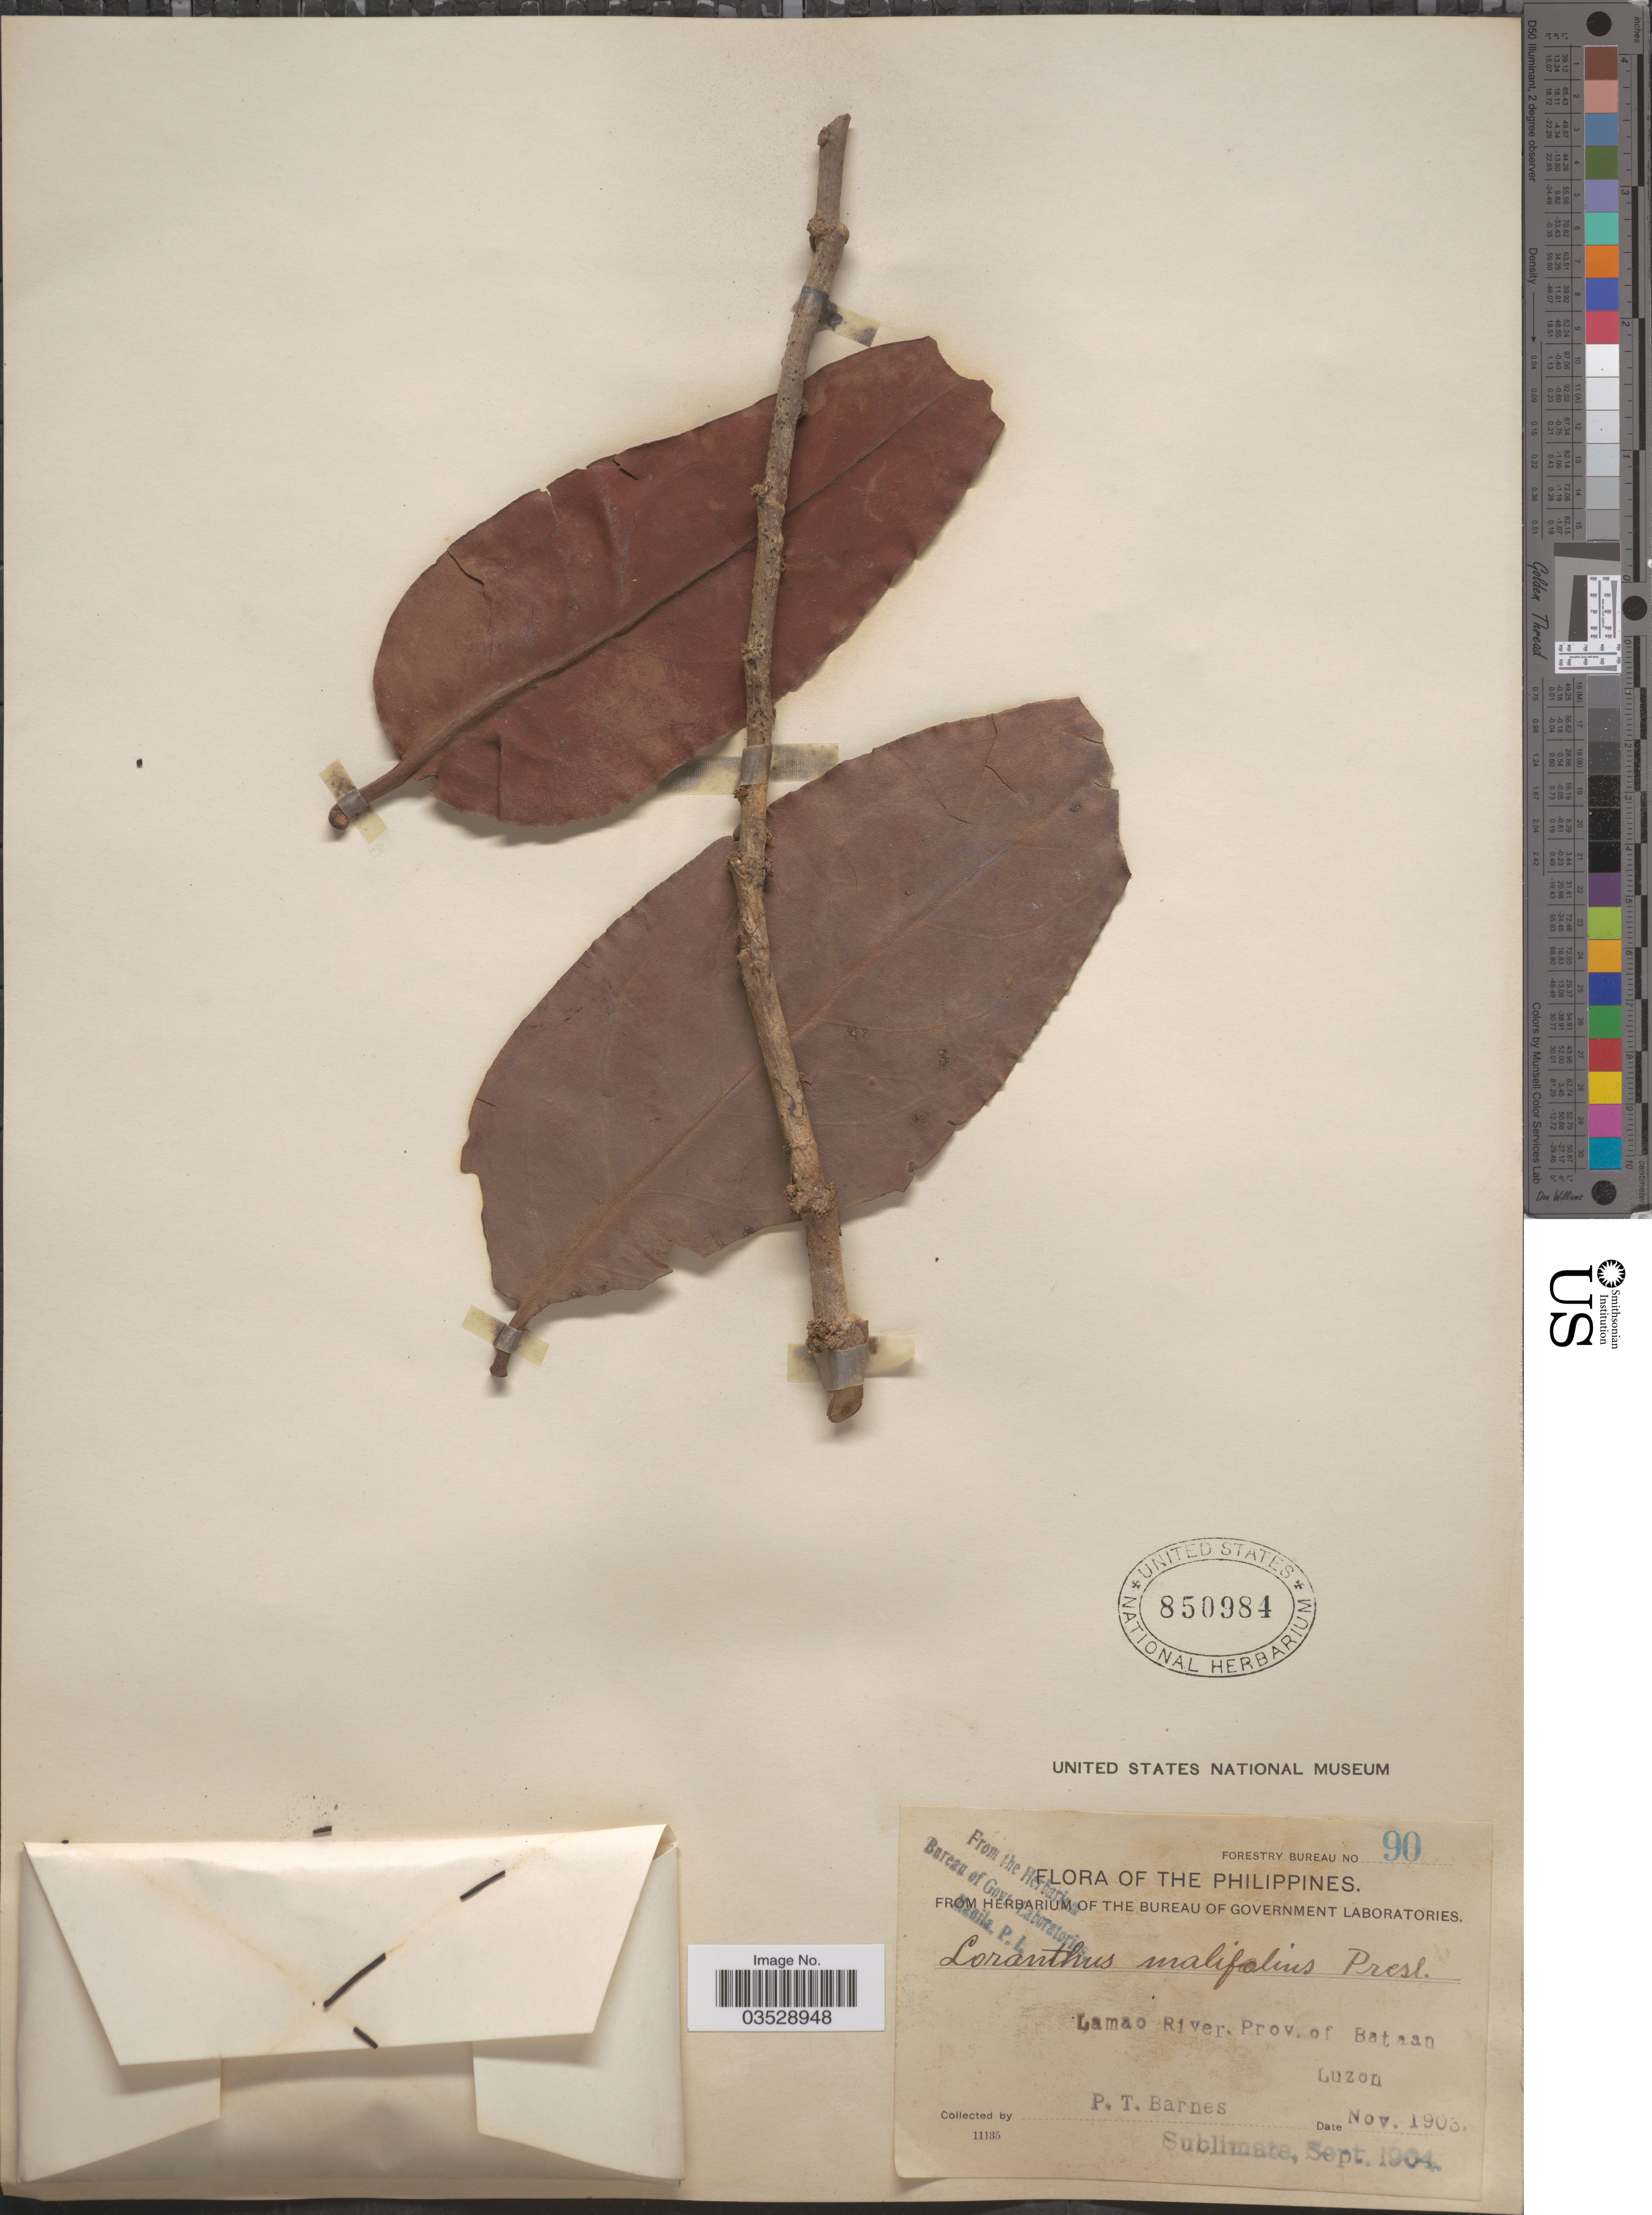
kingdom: Plantae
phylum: Tracheophyta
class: Magnoliopsida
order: Santalales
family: Loranthaceae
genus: Amyema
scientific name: Amyema haenkeana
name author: Danser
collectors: P. Barnes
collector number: Forestry Bureau 90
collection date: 1903-11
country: Philippines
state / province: Cagayan Valley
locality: Lamao River. Prov. of Bataan Luzon.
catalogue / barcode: US 850984